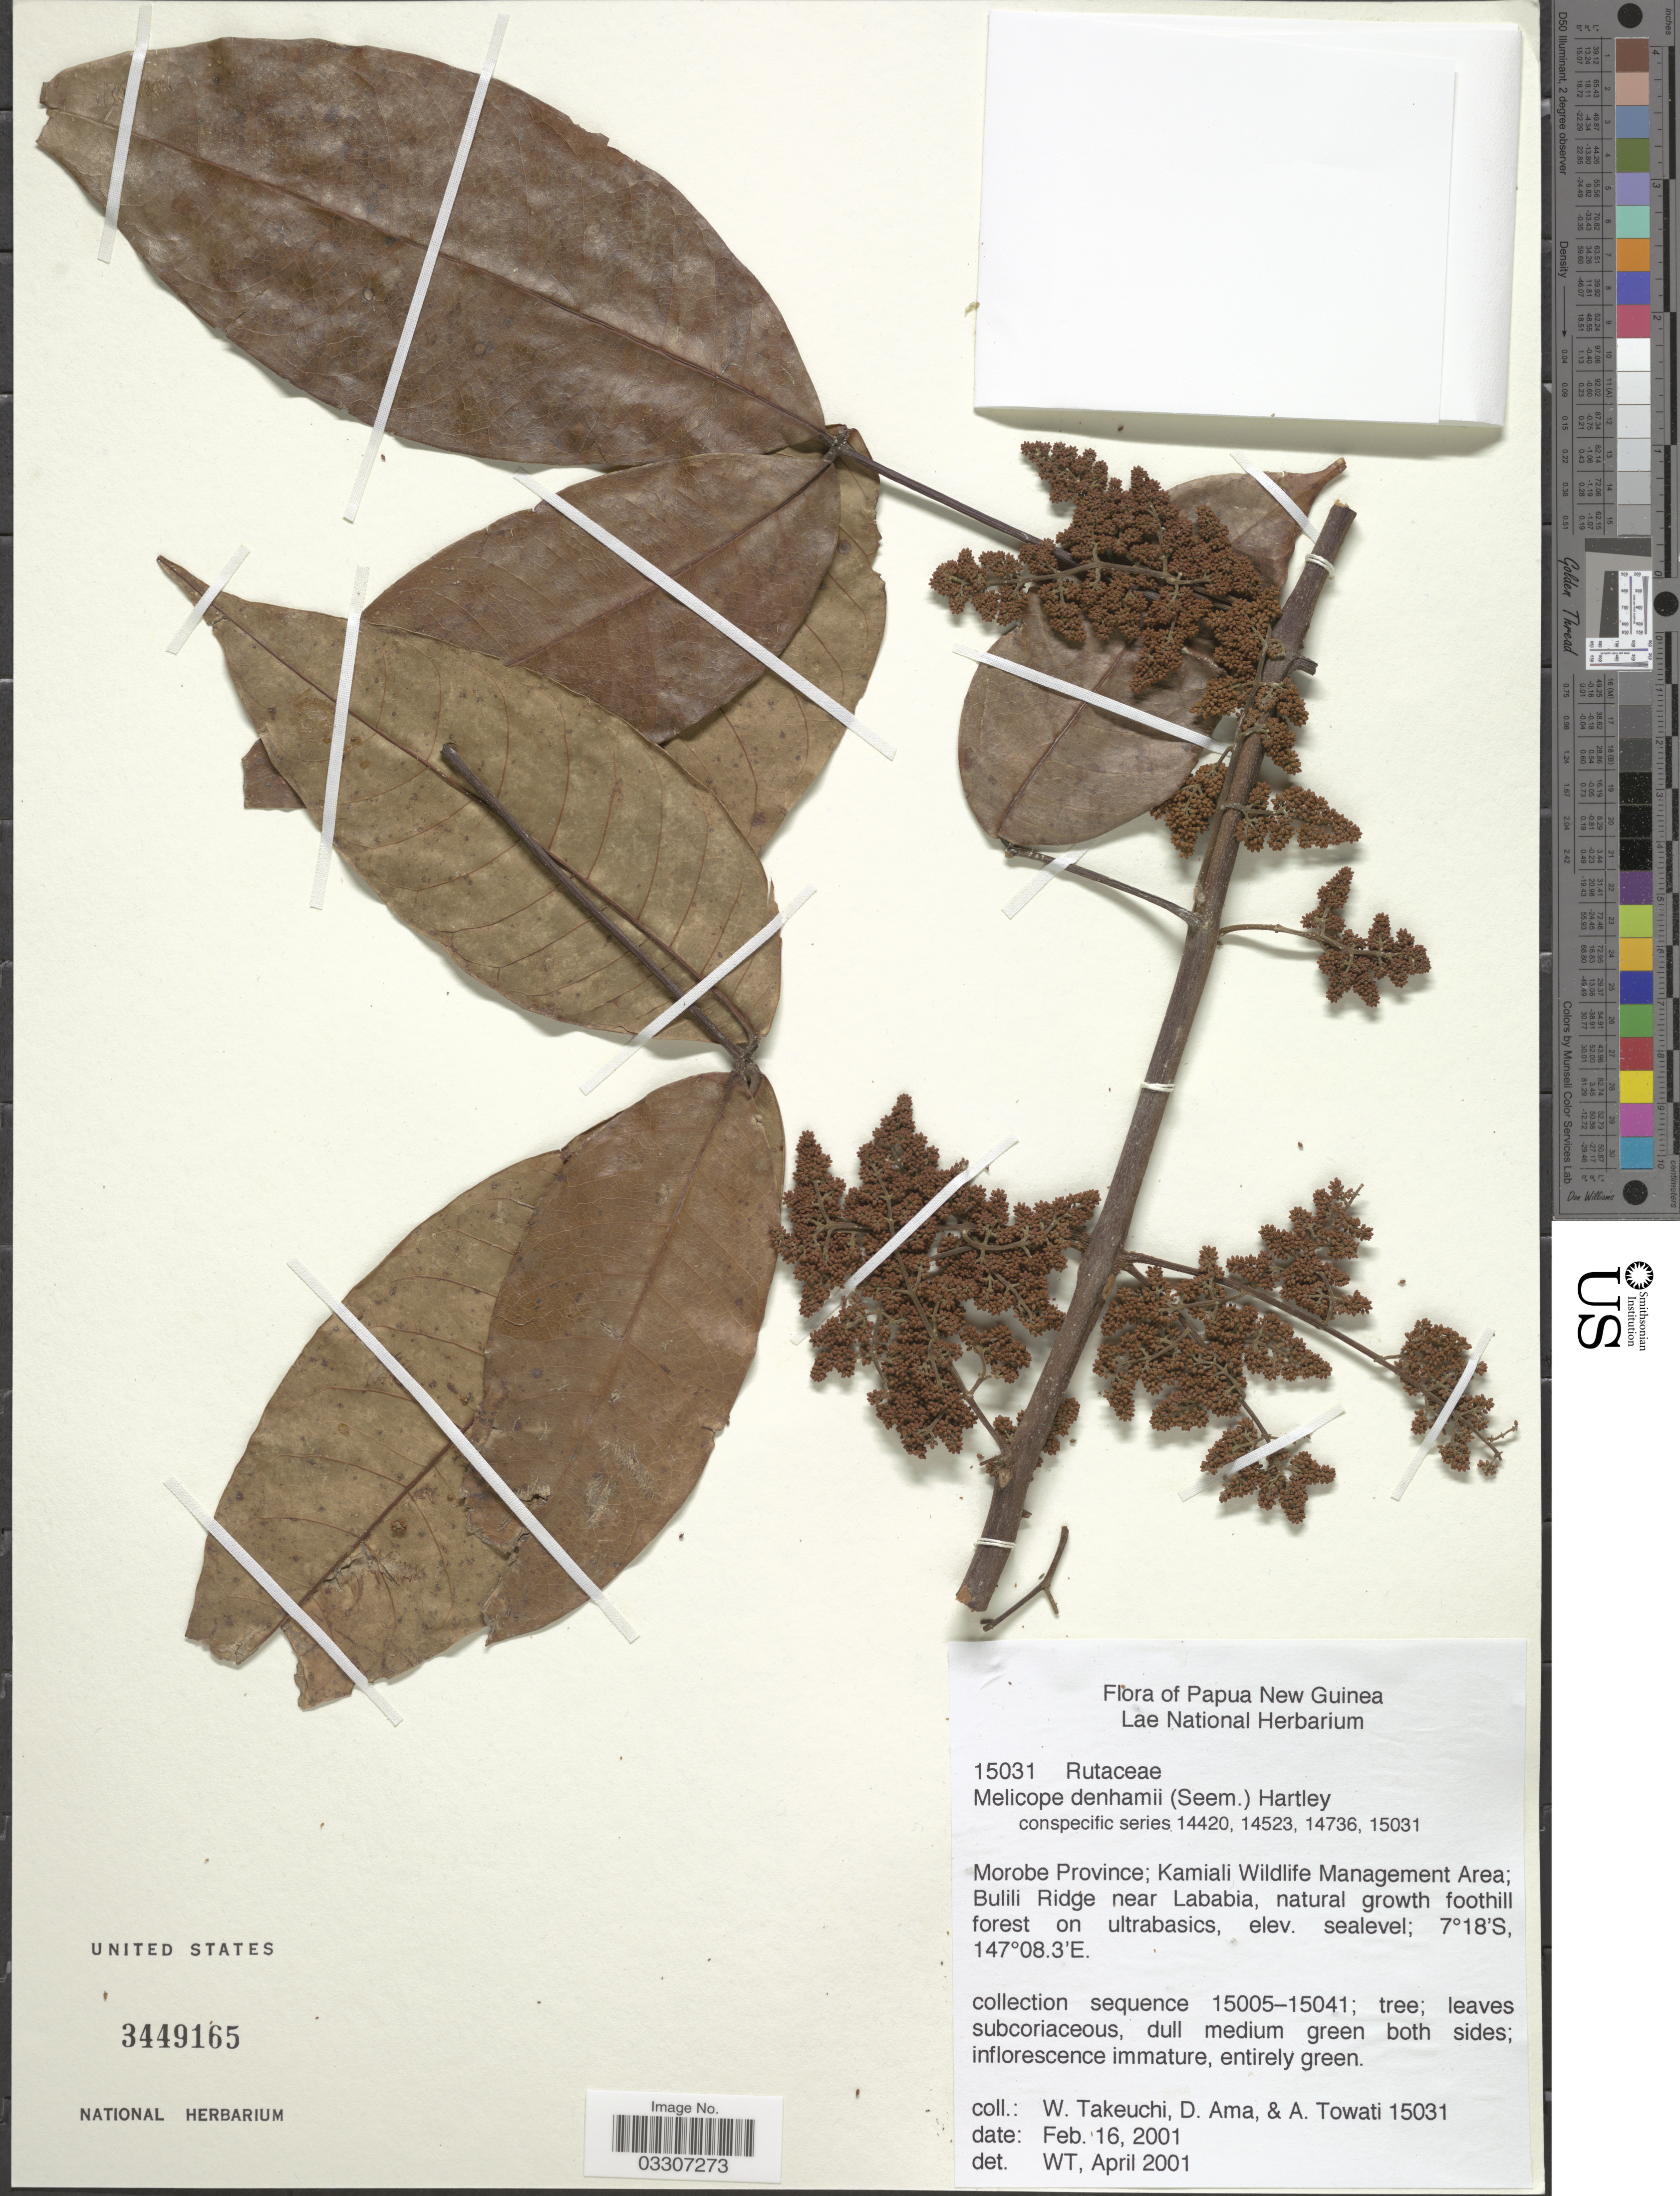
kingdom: Plantae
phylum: Tracheophyta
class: Magnoliopsida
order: Sapindales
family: Rutaceae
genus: Melicope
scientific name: Melicope denhamii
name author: (Seem.) T.G. Hartley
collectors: W. Takeuchi, D. Ama & A. Towati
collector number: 15031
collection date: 2001-02-16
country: Papua New Guinea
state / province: Morobe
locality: Kamiali Wildlife Management Area; Bulili Ridge near Lababia.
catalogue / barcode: US 3449165